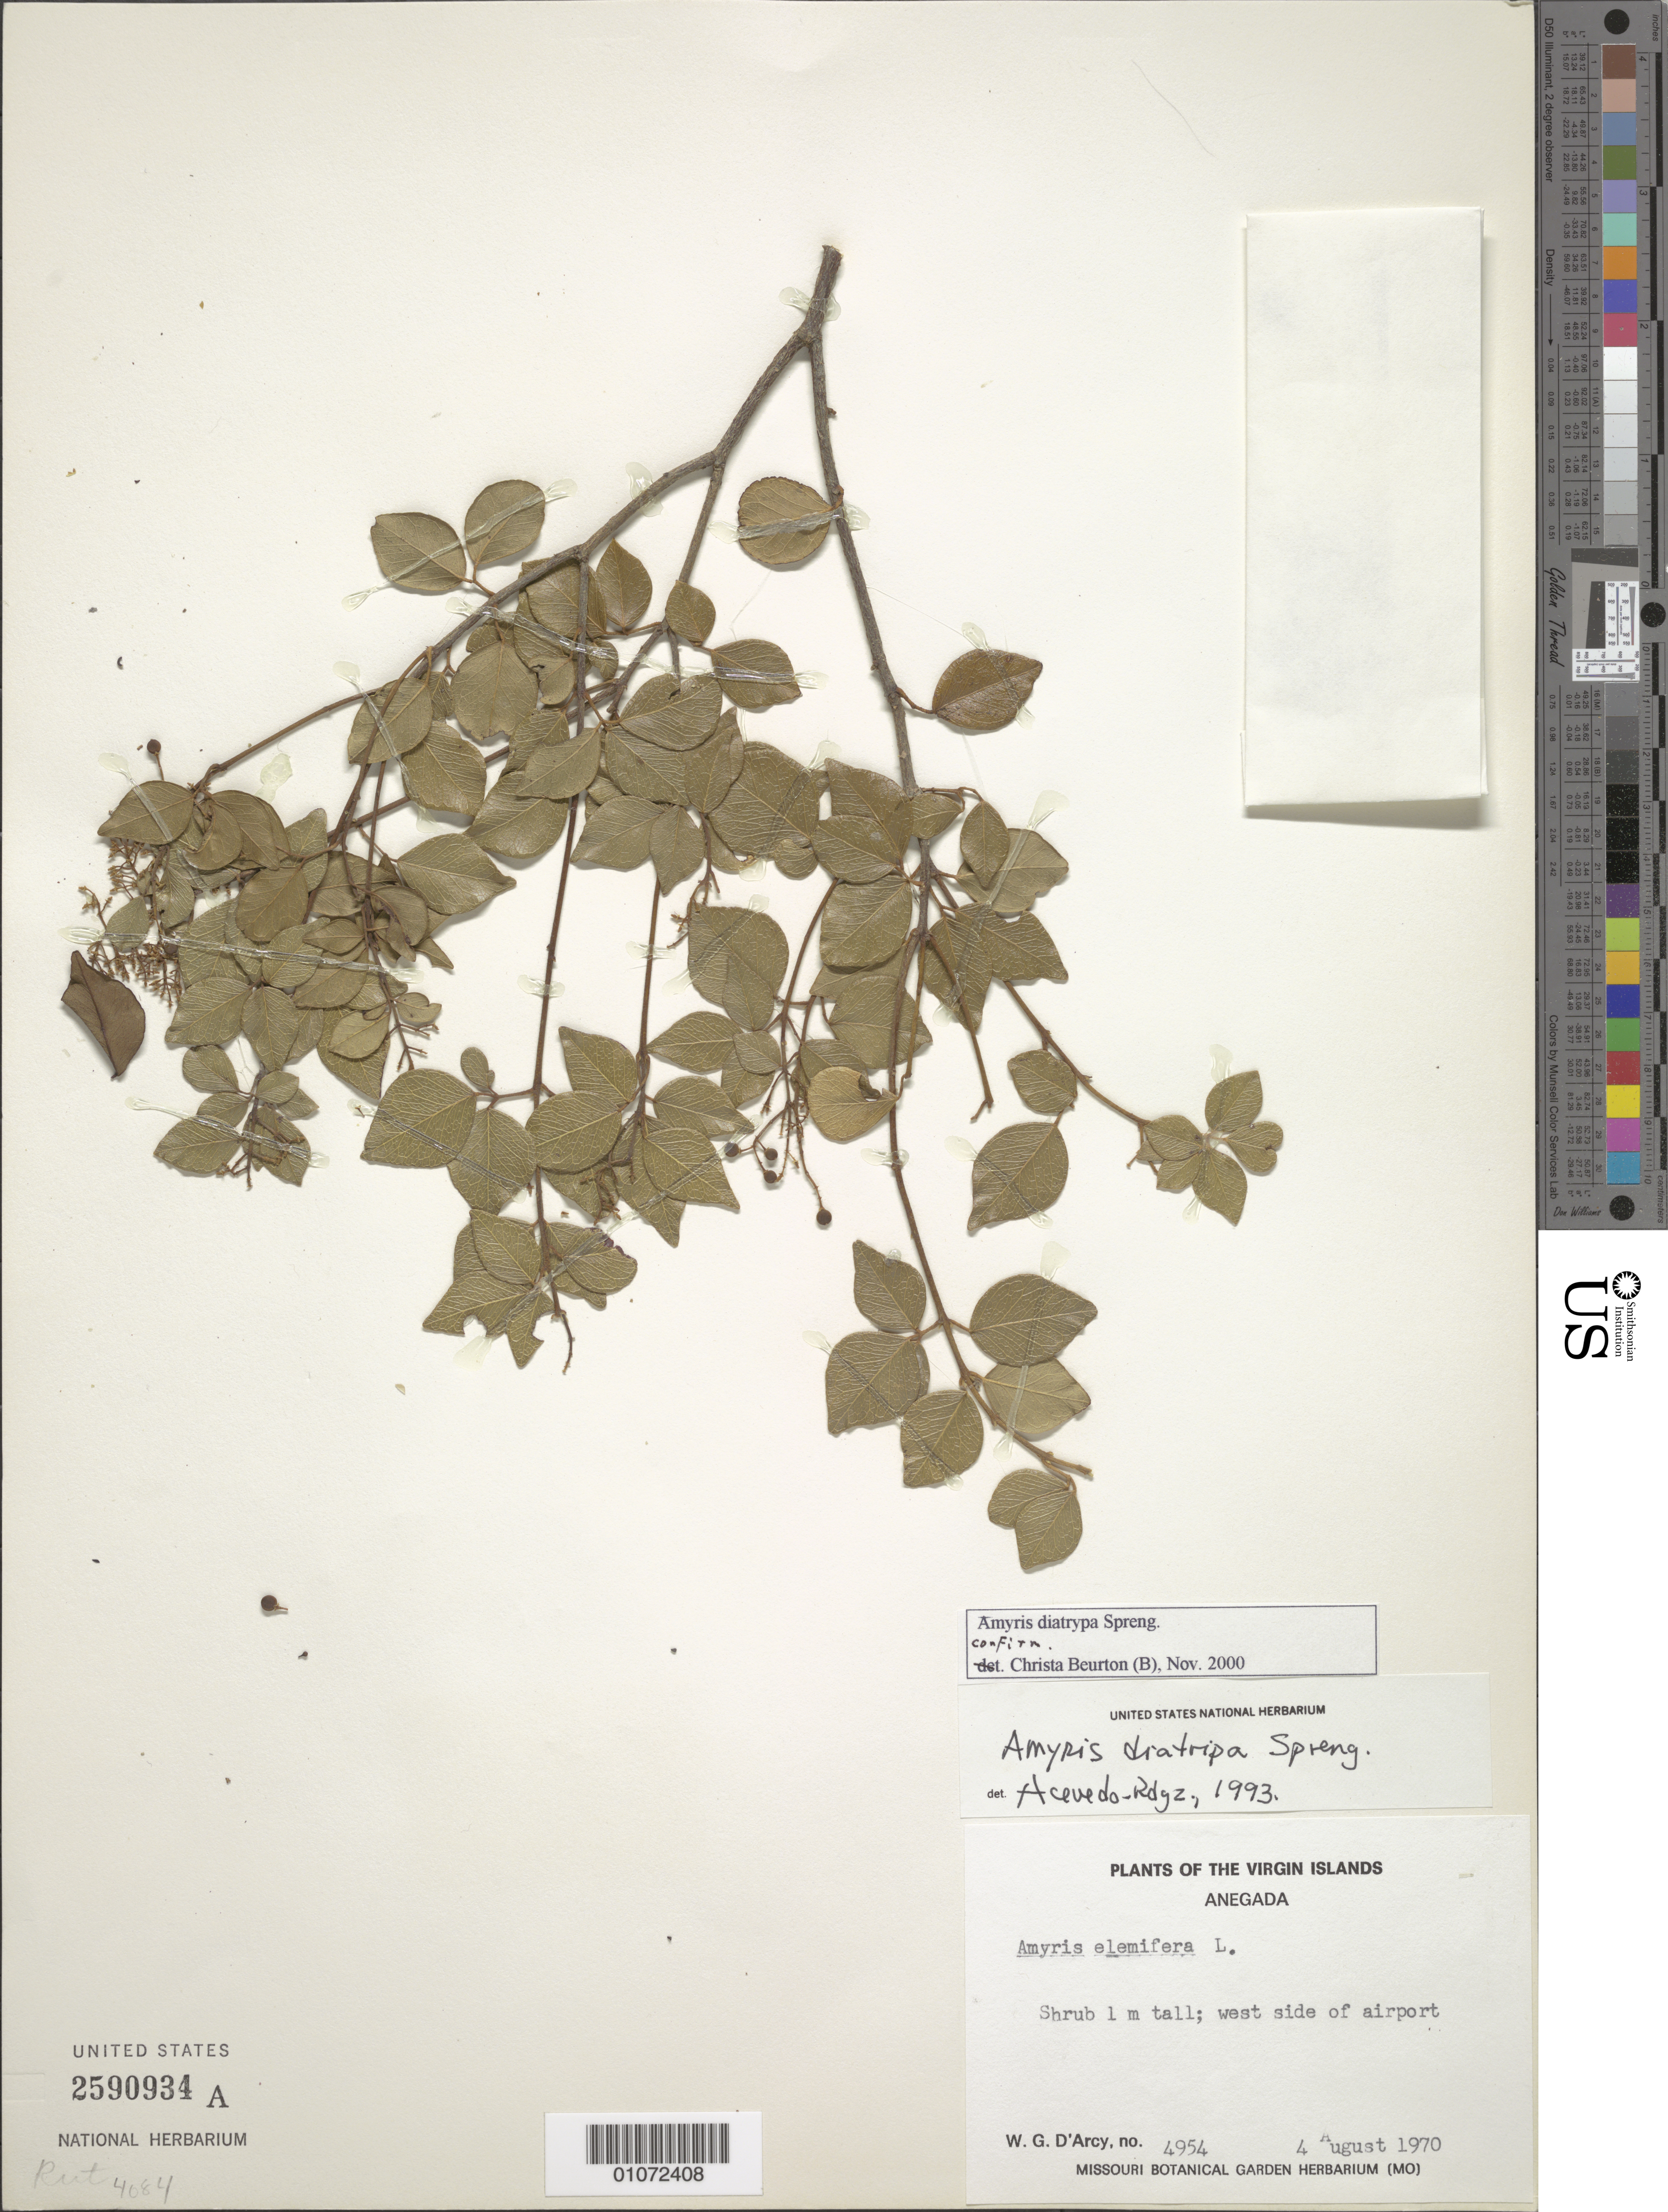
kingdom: Plantae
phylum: Tracheophyta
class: Magnoliopsida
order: Sapindales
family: Rutaceae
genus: Amyris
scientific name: Amyris diatrypa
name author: Spreng.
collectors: W. G. D'Arcy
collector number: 4954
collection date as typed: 04 Aug 1970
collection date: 1970-08-04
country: British Virgin Islands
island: Anegada I.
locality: W side of airport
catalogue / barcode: US 2590934